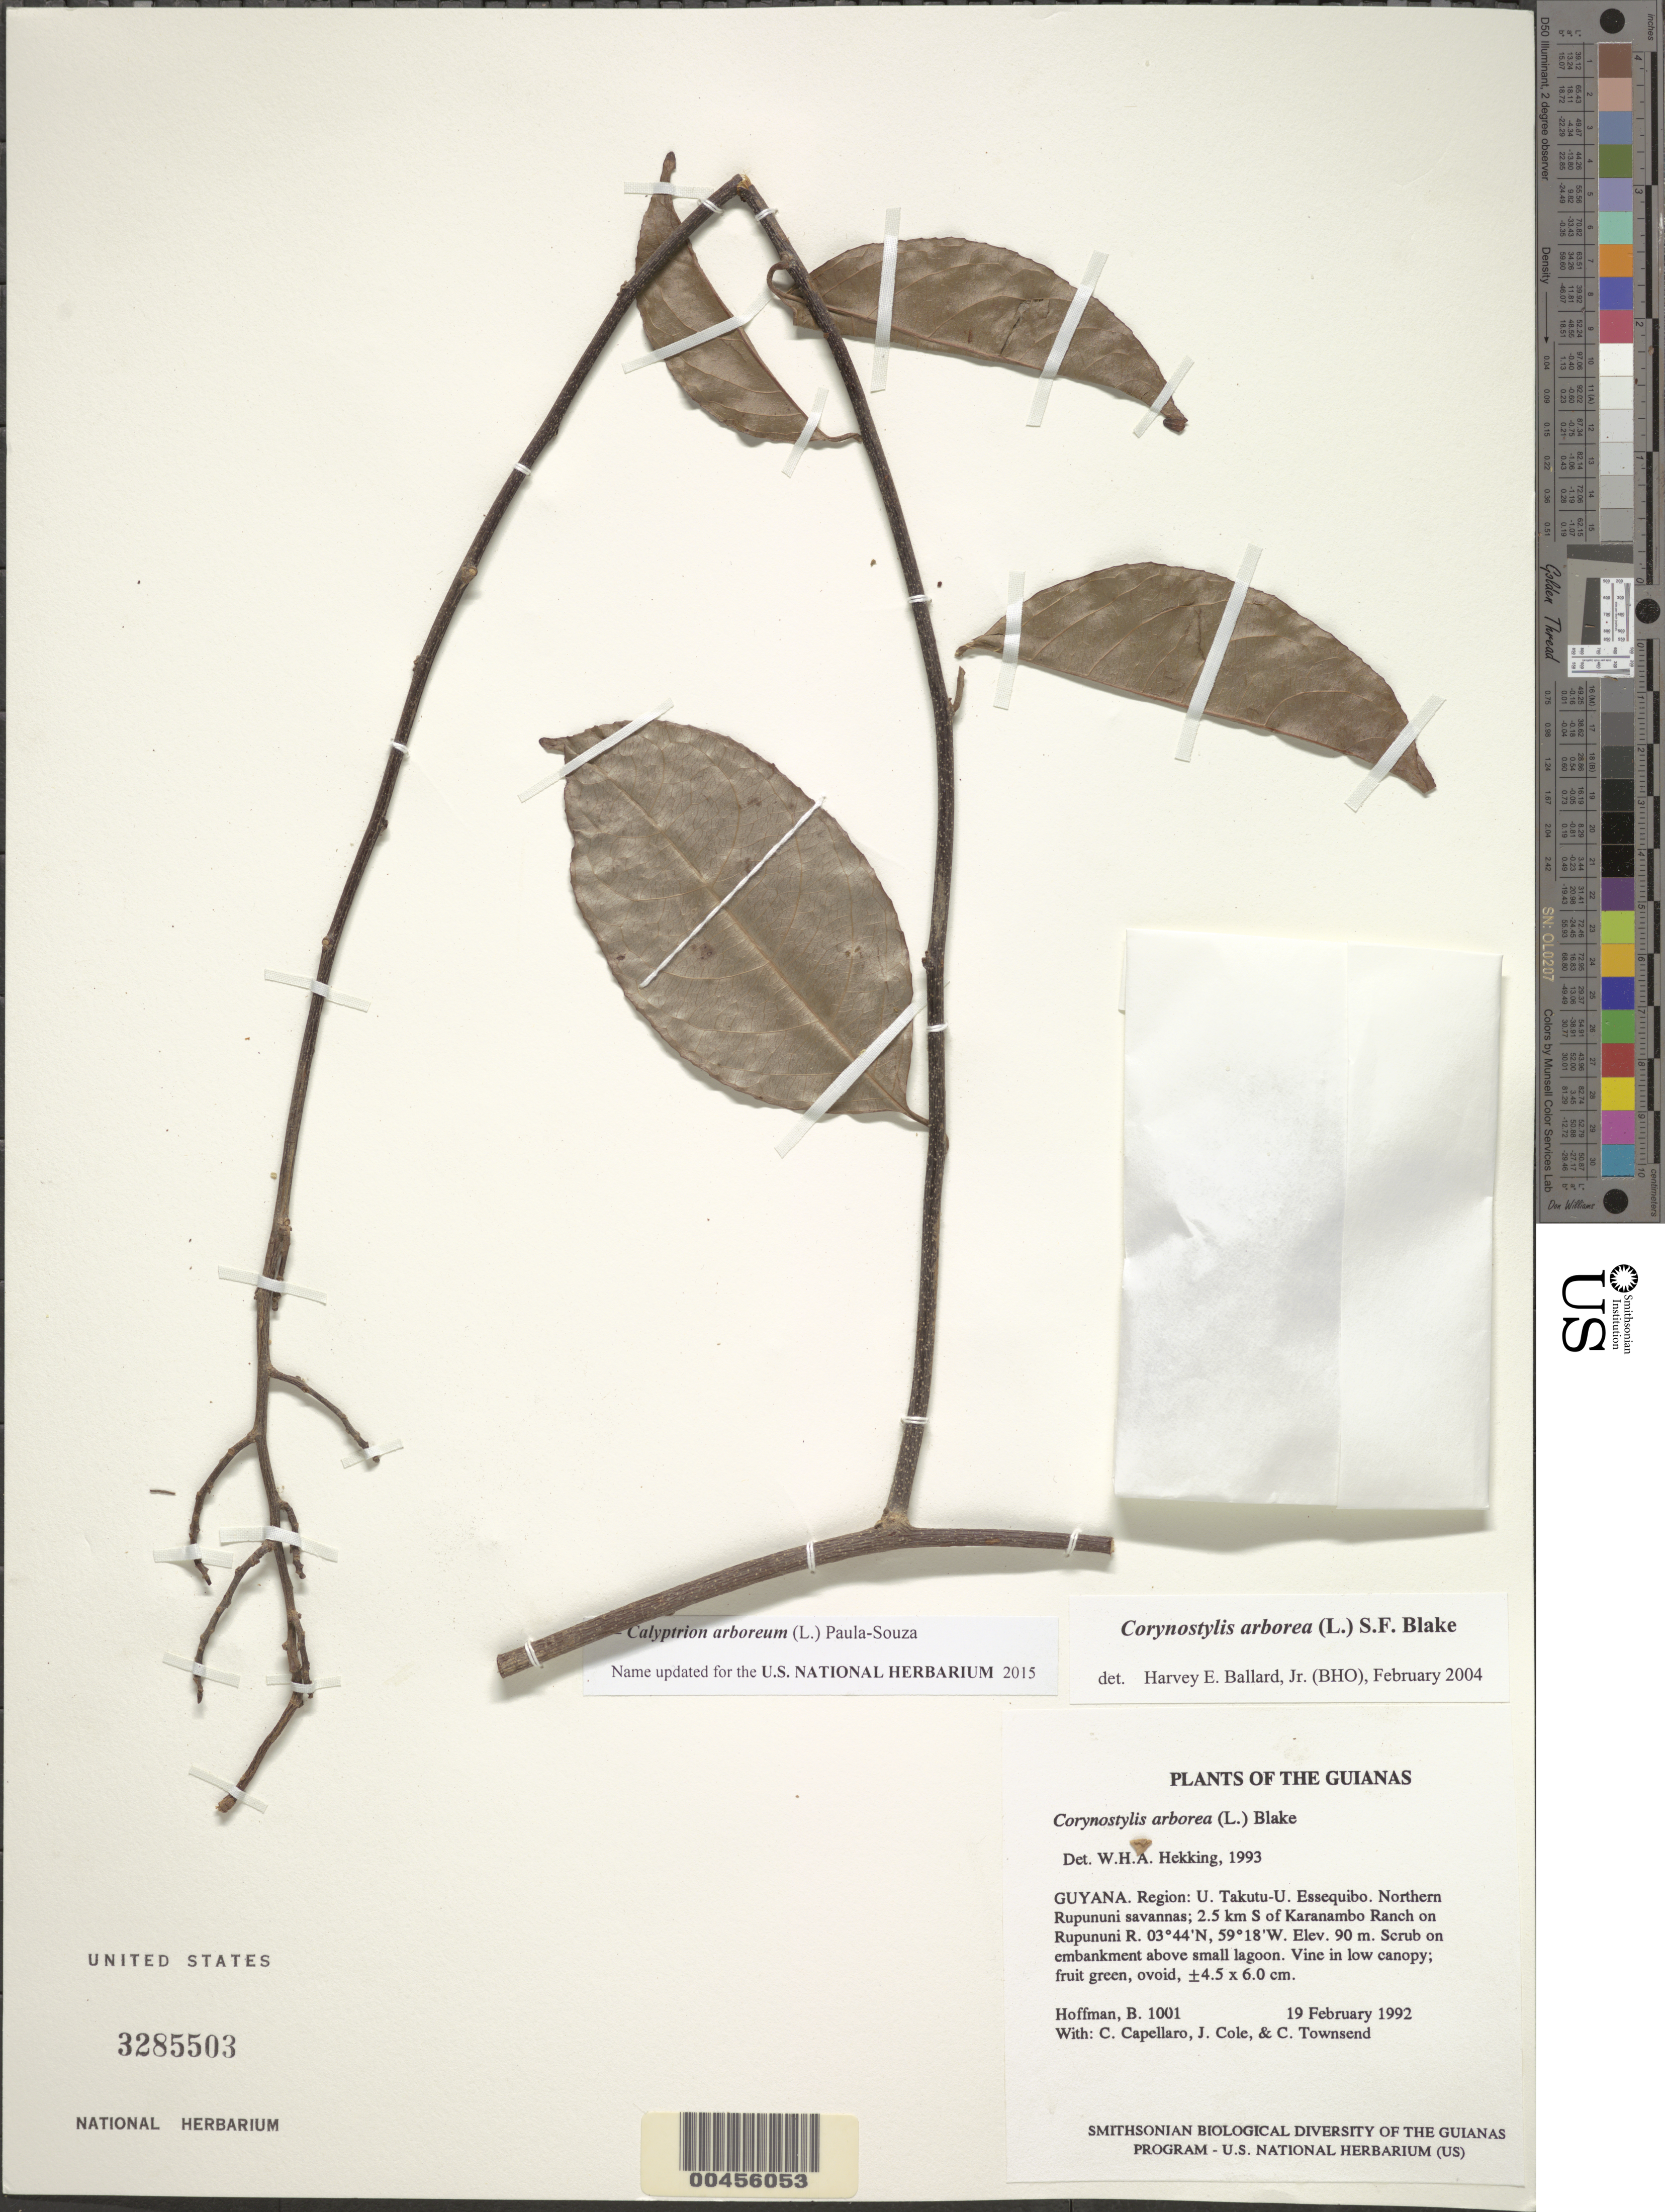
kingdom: Plantae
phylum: Tracheophyta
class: Magnoliopsida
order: Malpighiales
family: Violaceae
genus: Calyptrion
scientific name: Calyptrion arboreum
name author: (L.) Paula-Souza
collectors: B. Hoffman, C. Capellaro, J. Cole & C. Townsend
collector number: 1001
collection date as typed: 19 February 1992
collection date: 1992-02-19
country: Guyana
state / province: U. Takutu-U. Essequibo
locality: Northern Rupununi savannas; 2.5 km S of Karanambo Ranch on Rupununi River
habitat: Scrub on embankment above small lagoon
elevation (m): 90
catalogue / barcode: US 3285503